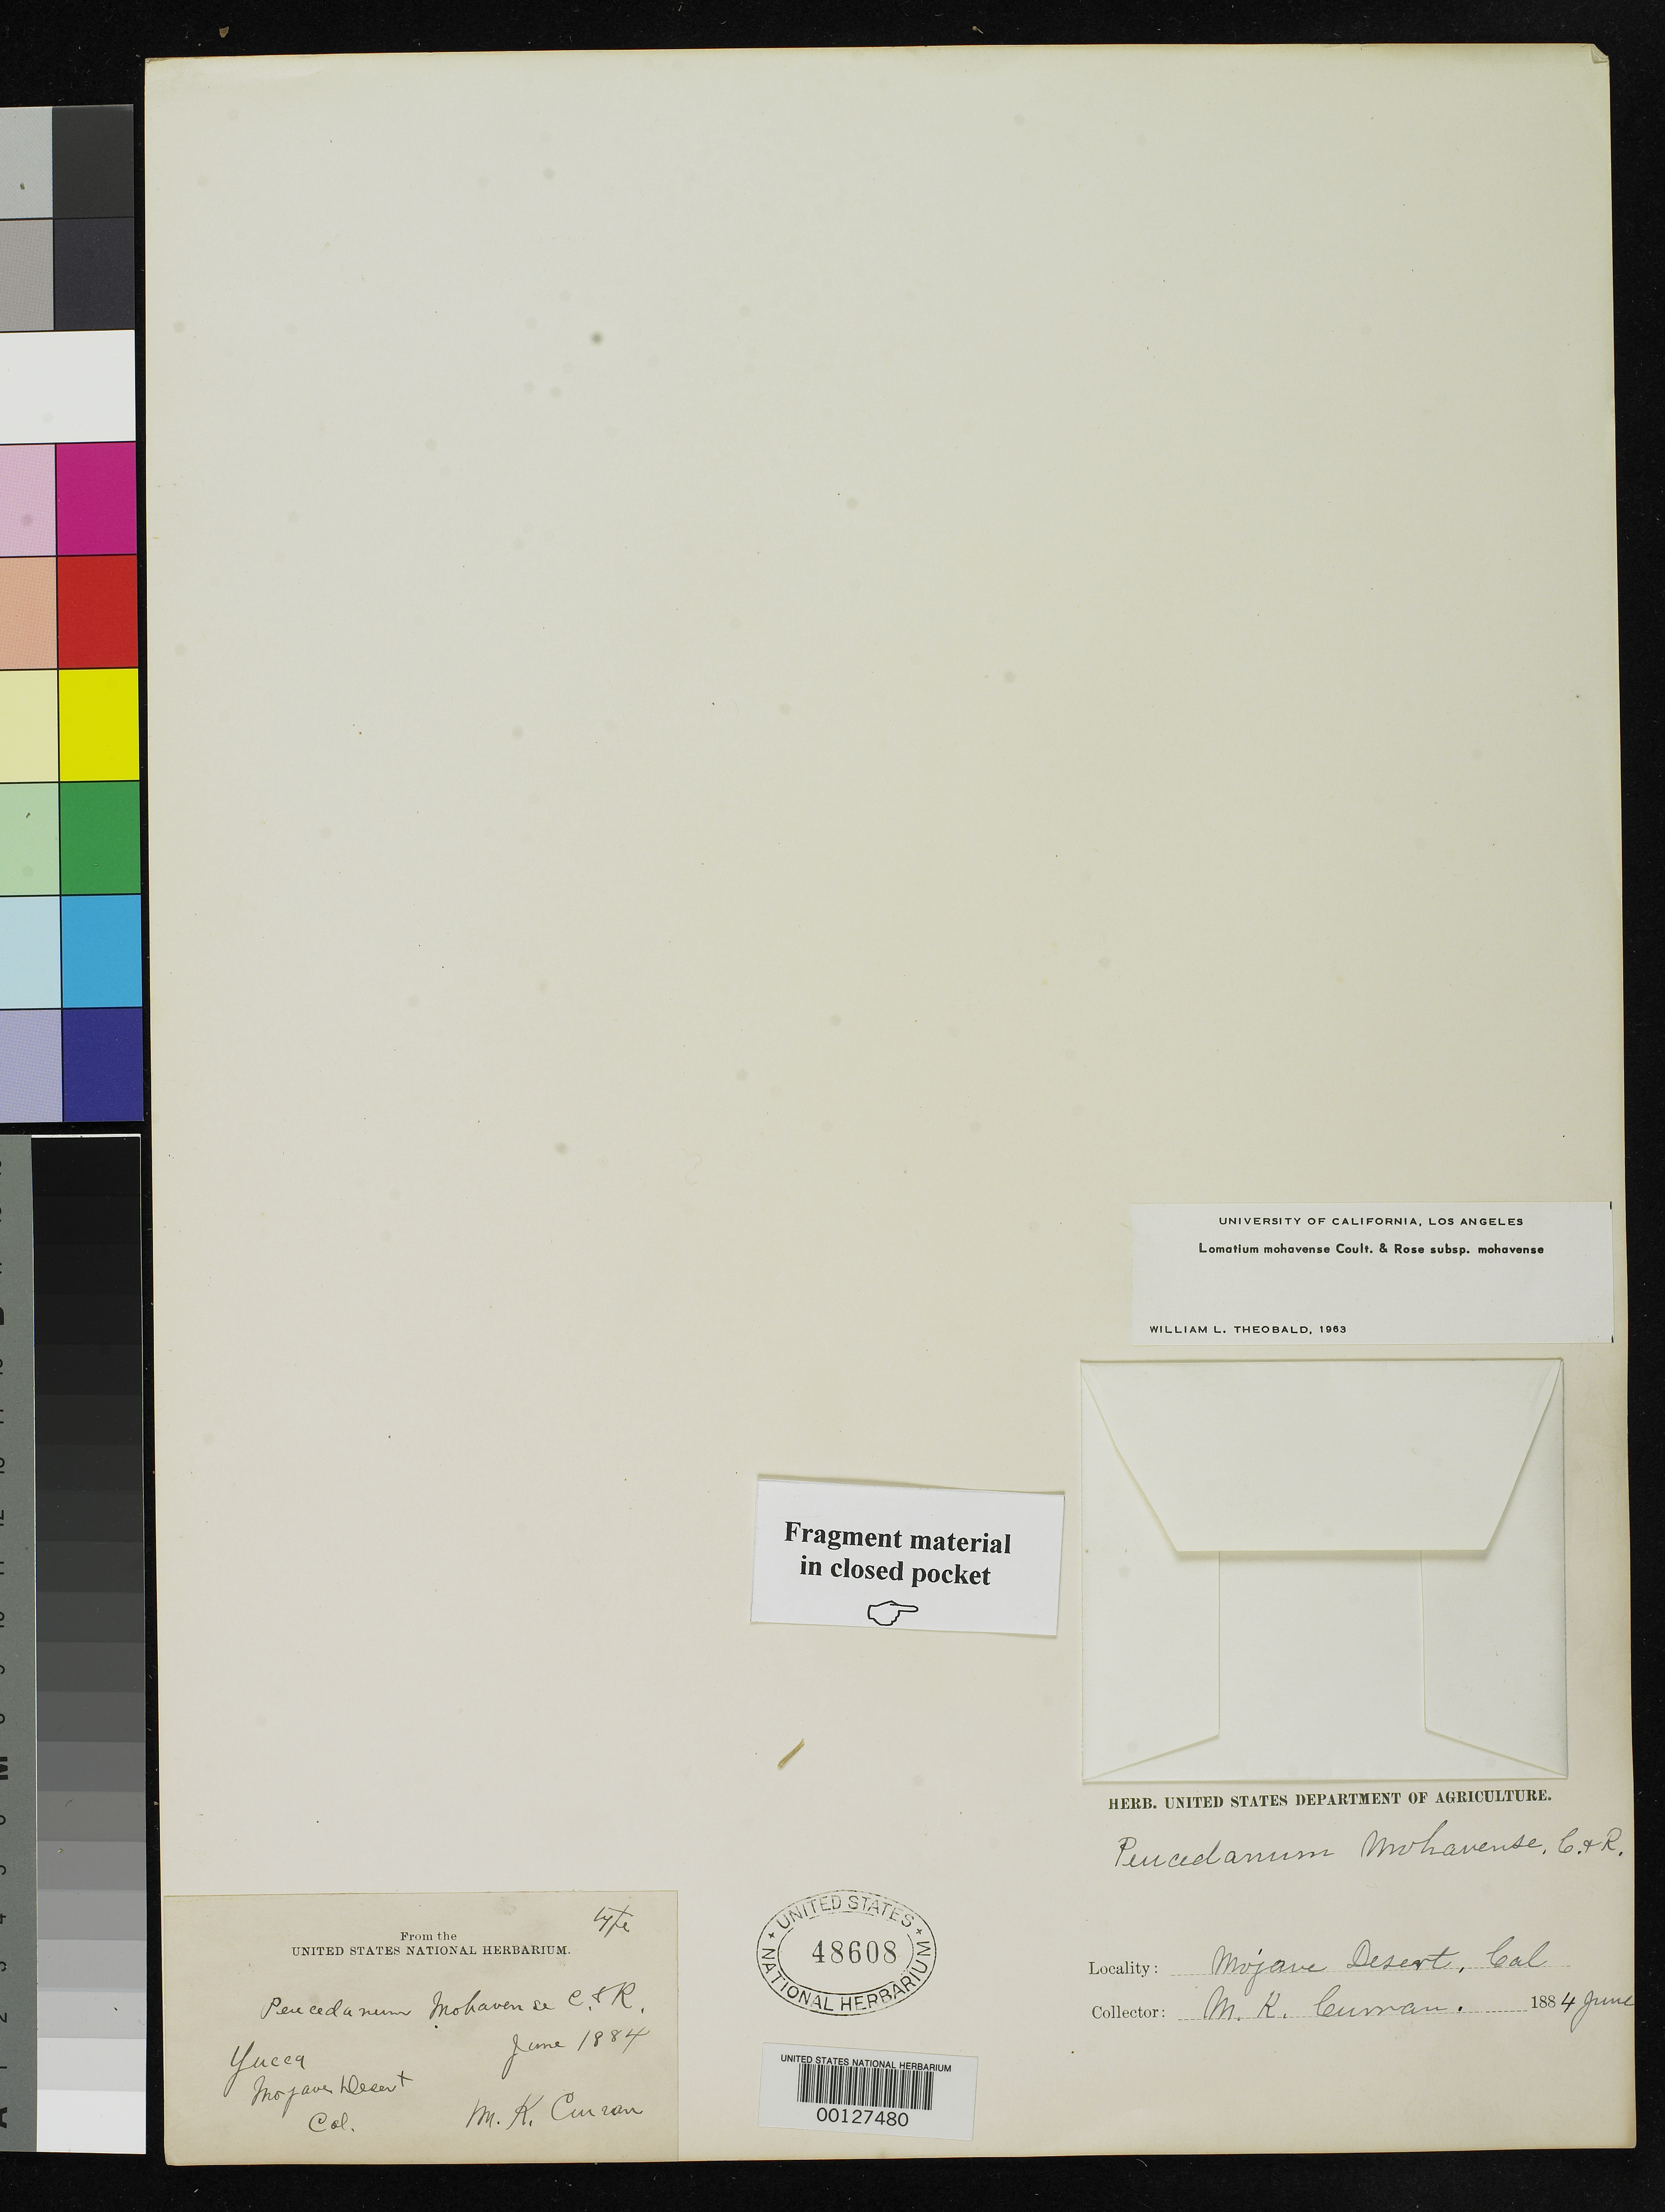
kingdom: Plantae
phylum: Tracheophyta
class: Magnoliopsida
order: Apiales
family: Apiaceae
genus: Peucedanum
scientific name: Peucedanum mohavense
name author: J.M. Coult. & Rose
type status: Type Fragment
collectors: M. K. Brandegee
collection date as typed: Jun 1884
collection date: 1884-06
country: United States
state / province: California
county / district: Kern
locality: Mohave Desert, Yucca.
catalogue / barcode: US 48608